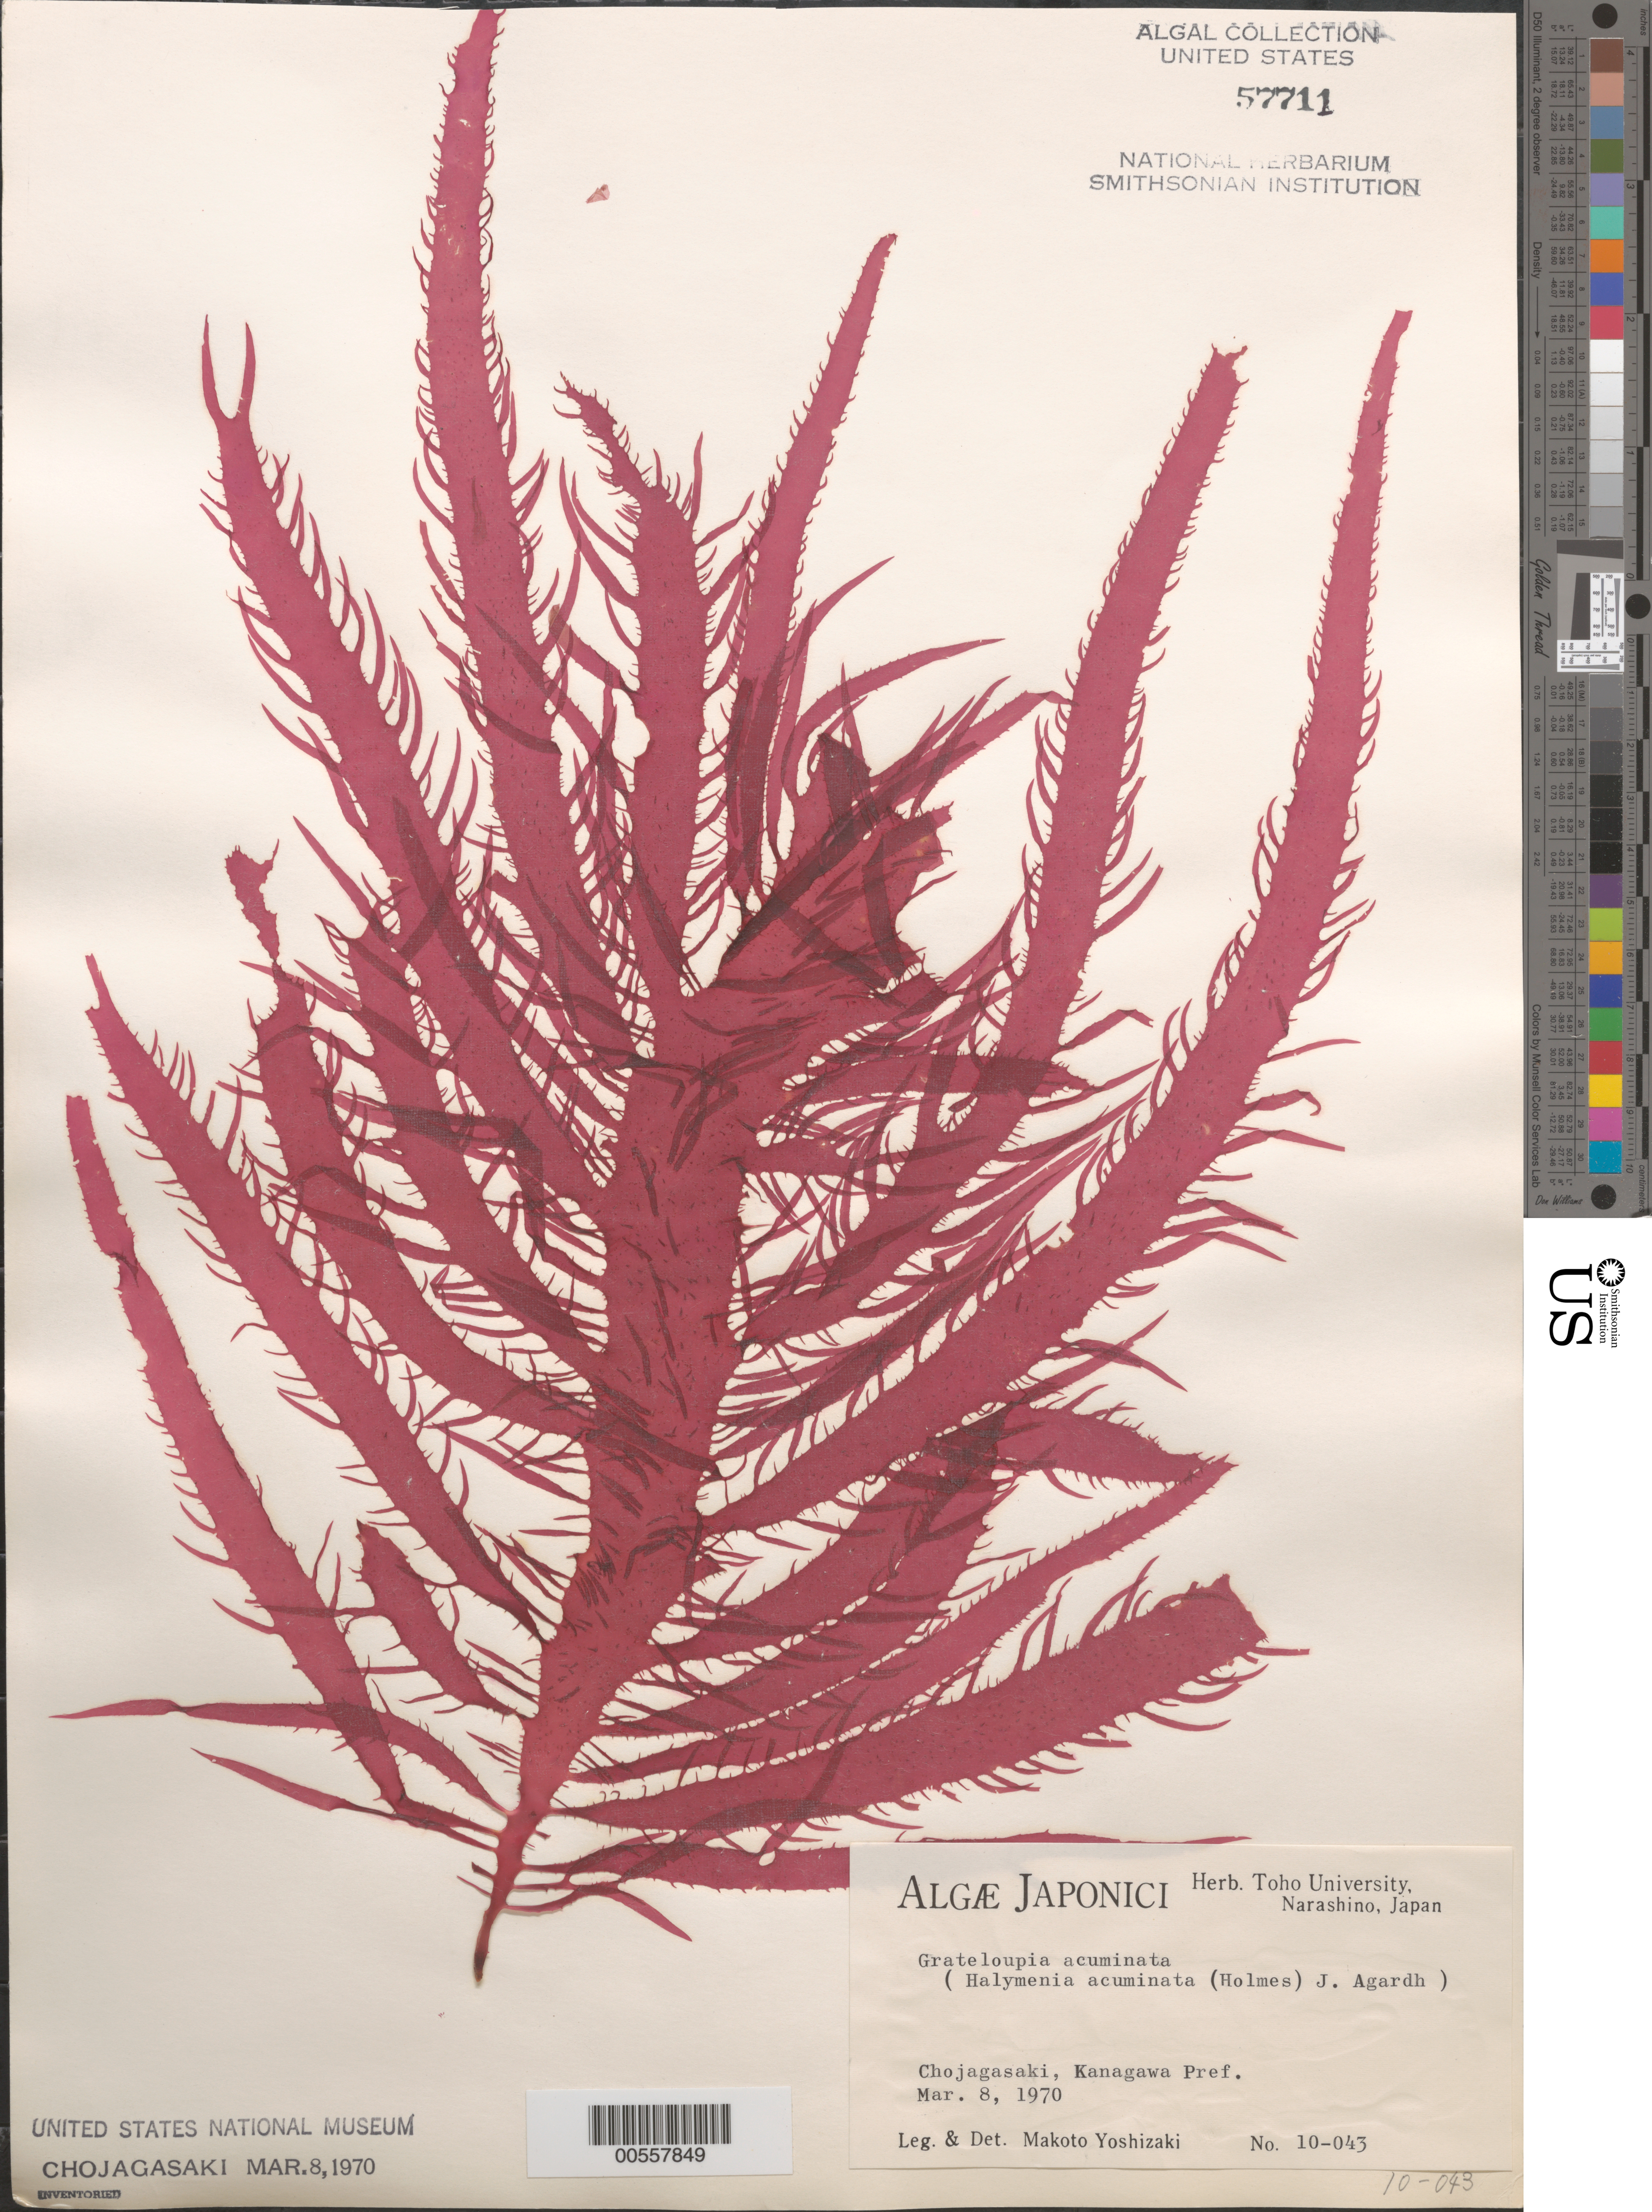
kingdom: Plantae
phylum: Rhodophyta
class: Florideophyceae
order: Halymeniales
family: Halymeniaceae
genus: Grateloupia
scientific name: Grateloupia acuminata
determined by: Yoshizaki, M.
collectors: M. Yoshizaki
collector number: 10-043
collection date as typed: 08 Mar 1970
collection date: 1970-03-08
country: Japan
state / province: Kanagawa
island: Honshu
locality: Chojagasaki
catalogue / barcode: US 57711